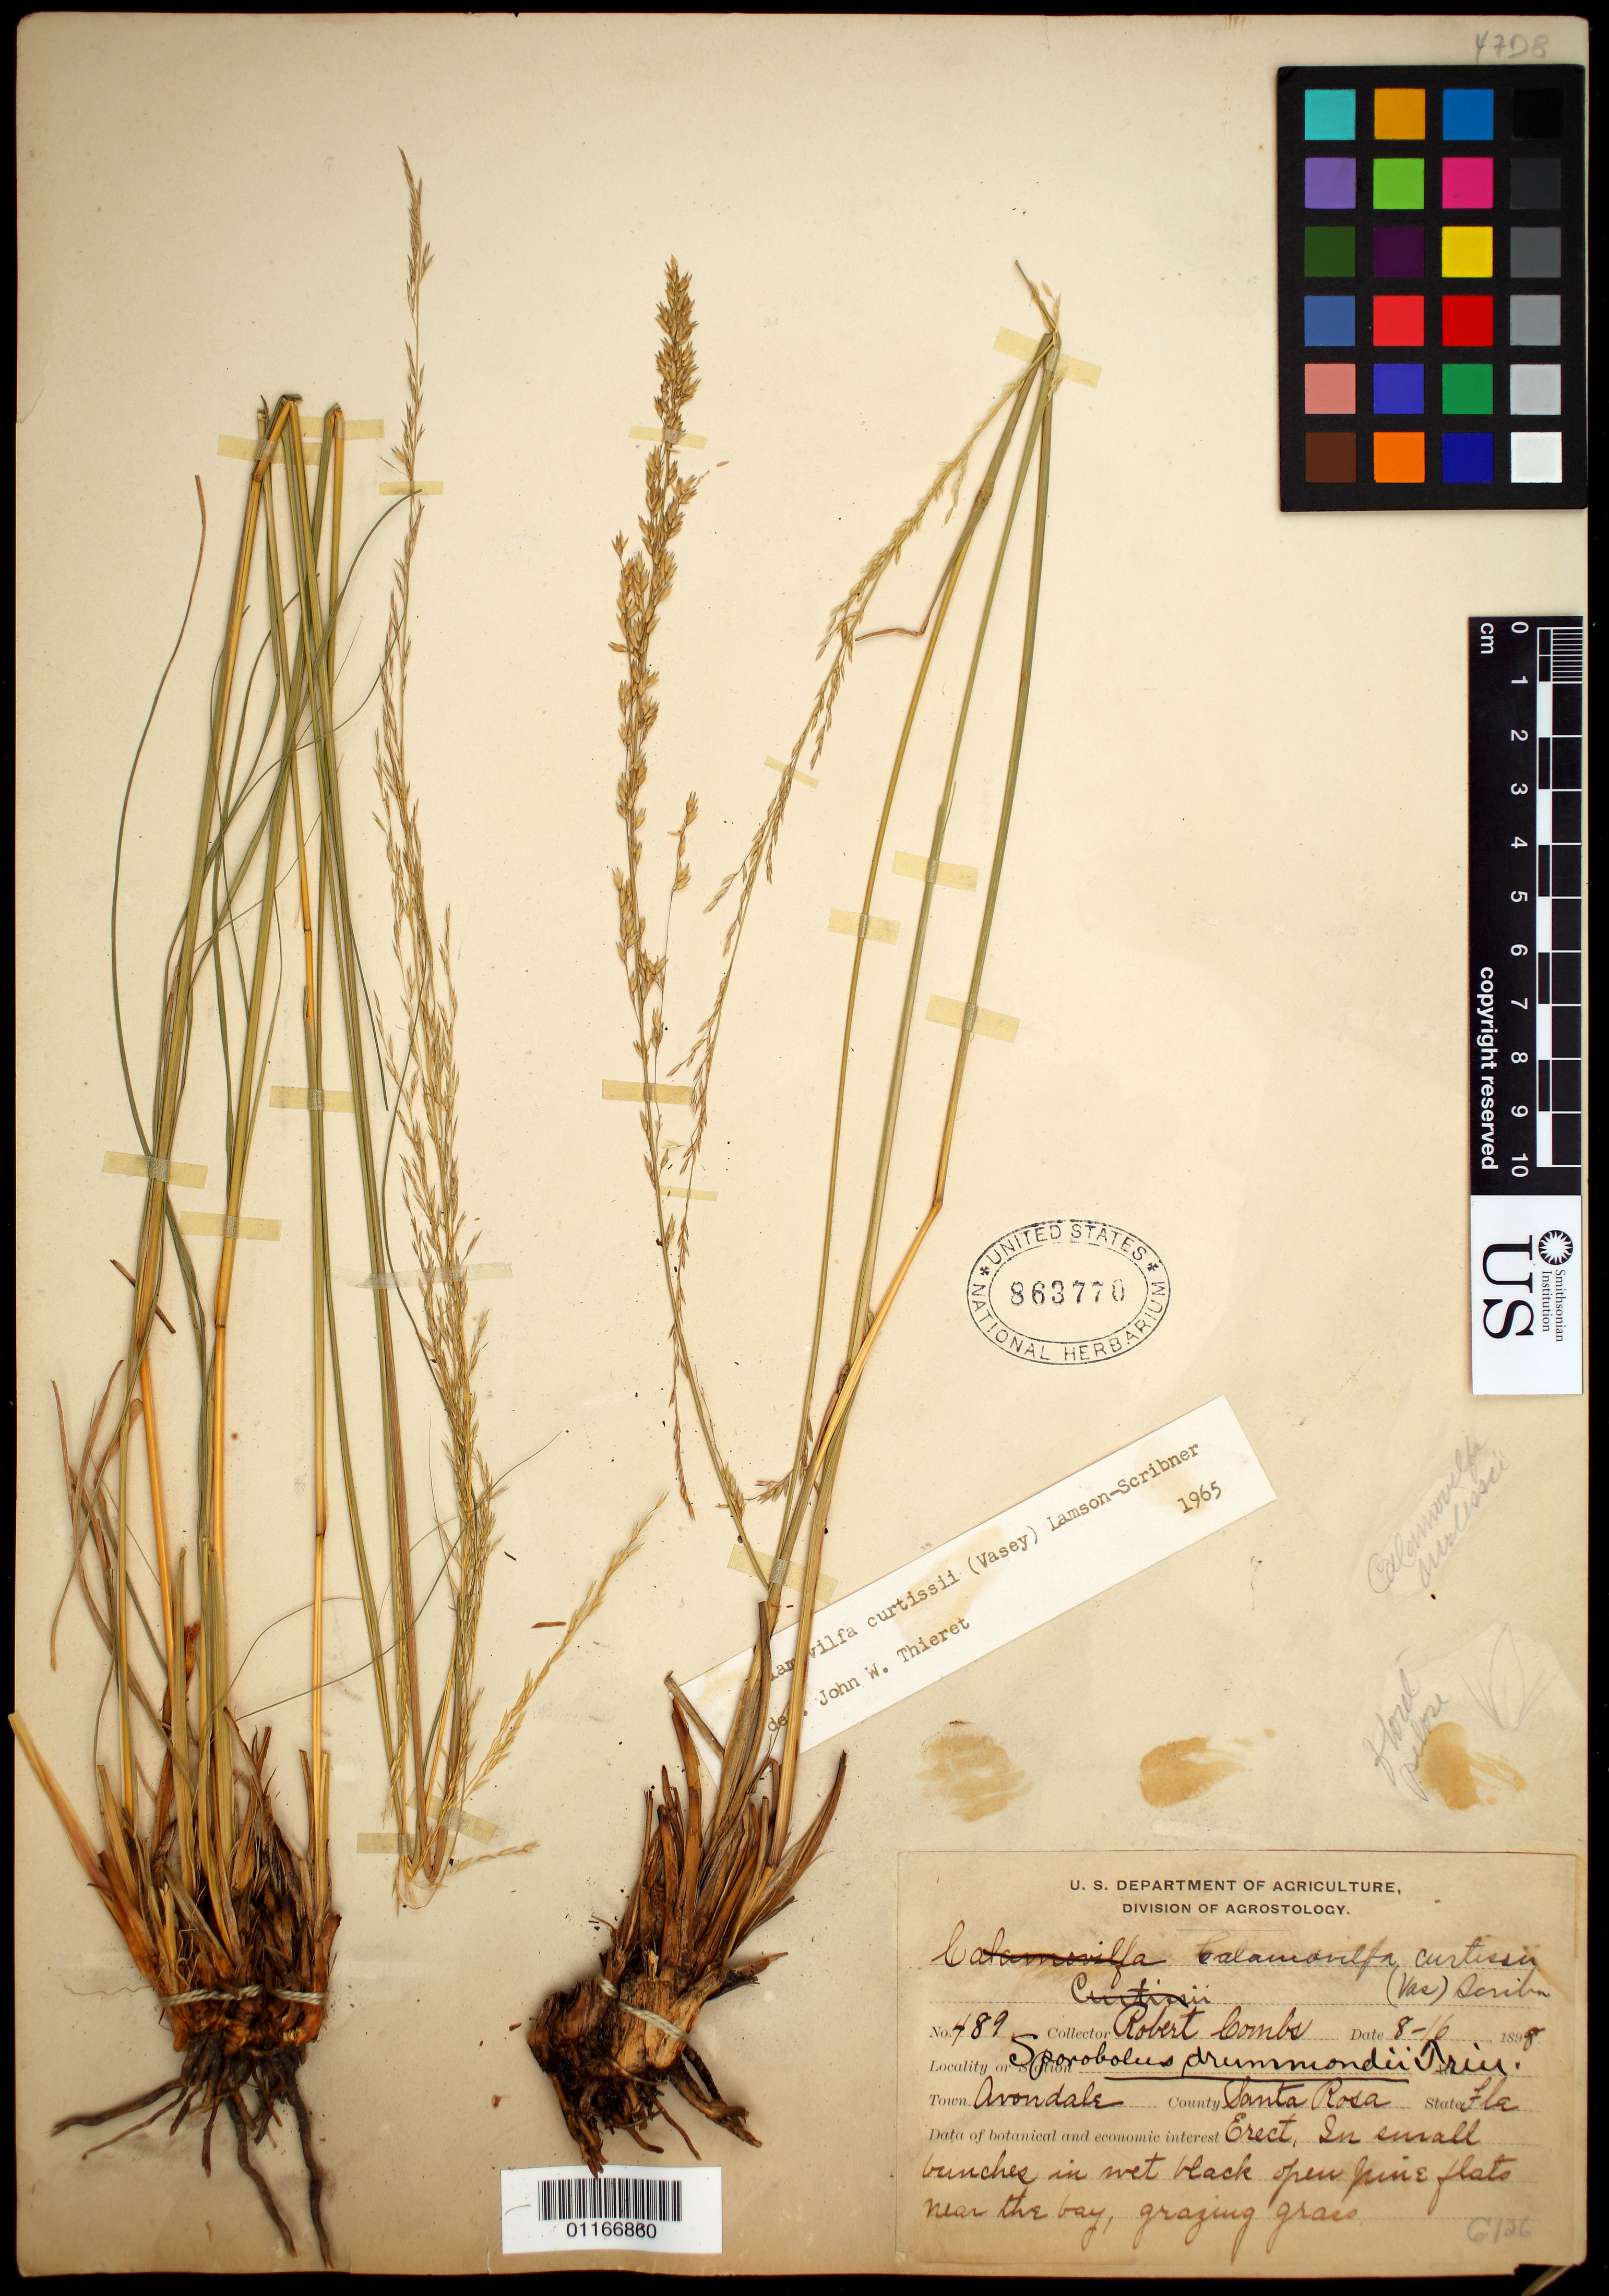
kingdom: Plantae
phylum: Tracheophyta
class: Liliopsida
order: Poales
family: Poaceae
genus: Calamovilfa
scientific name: Calamovilfa curtissii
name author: (Vasey) Scribn.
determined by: Thieret, J. W.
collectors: R. Combs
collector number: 489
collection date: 1898-08-16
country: United States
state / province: Florida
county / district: Santa Rosa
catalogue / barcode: US 863770